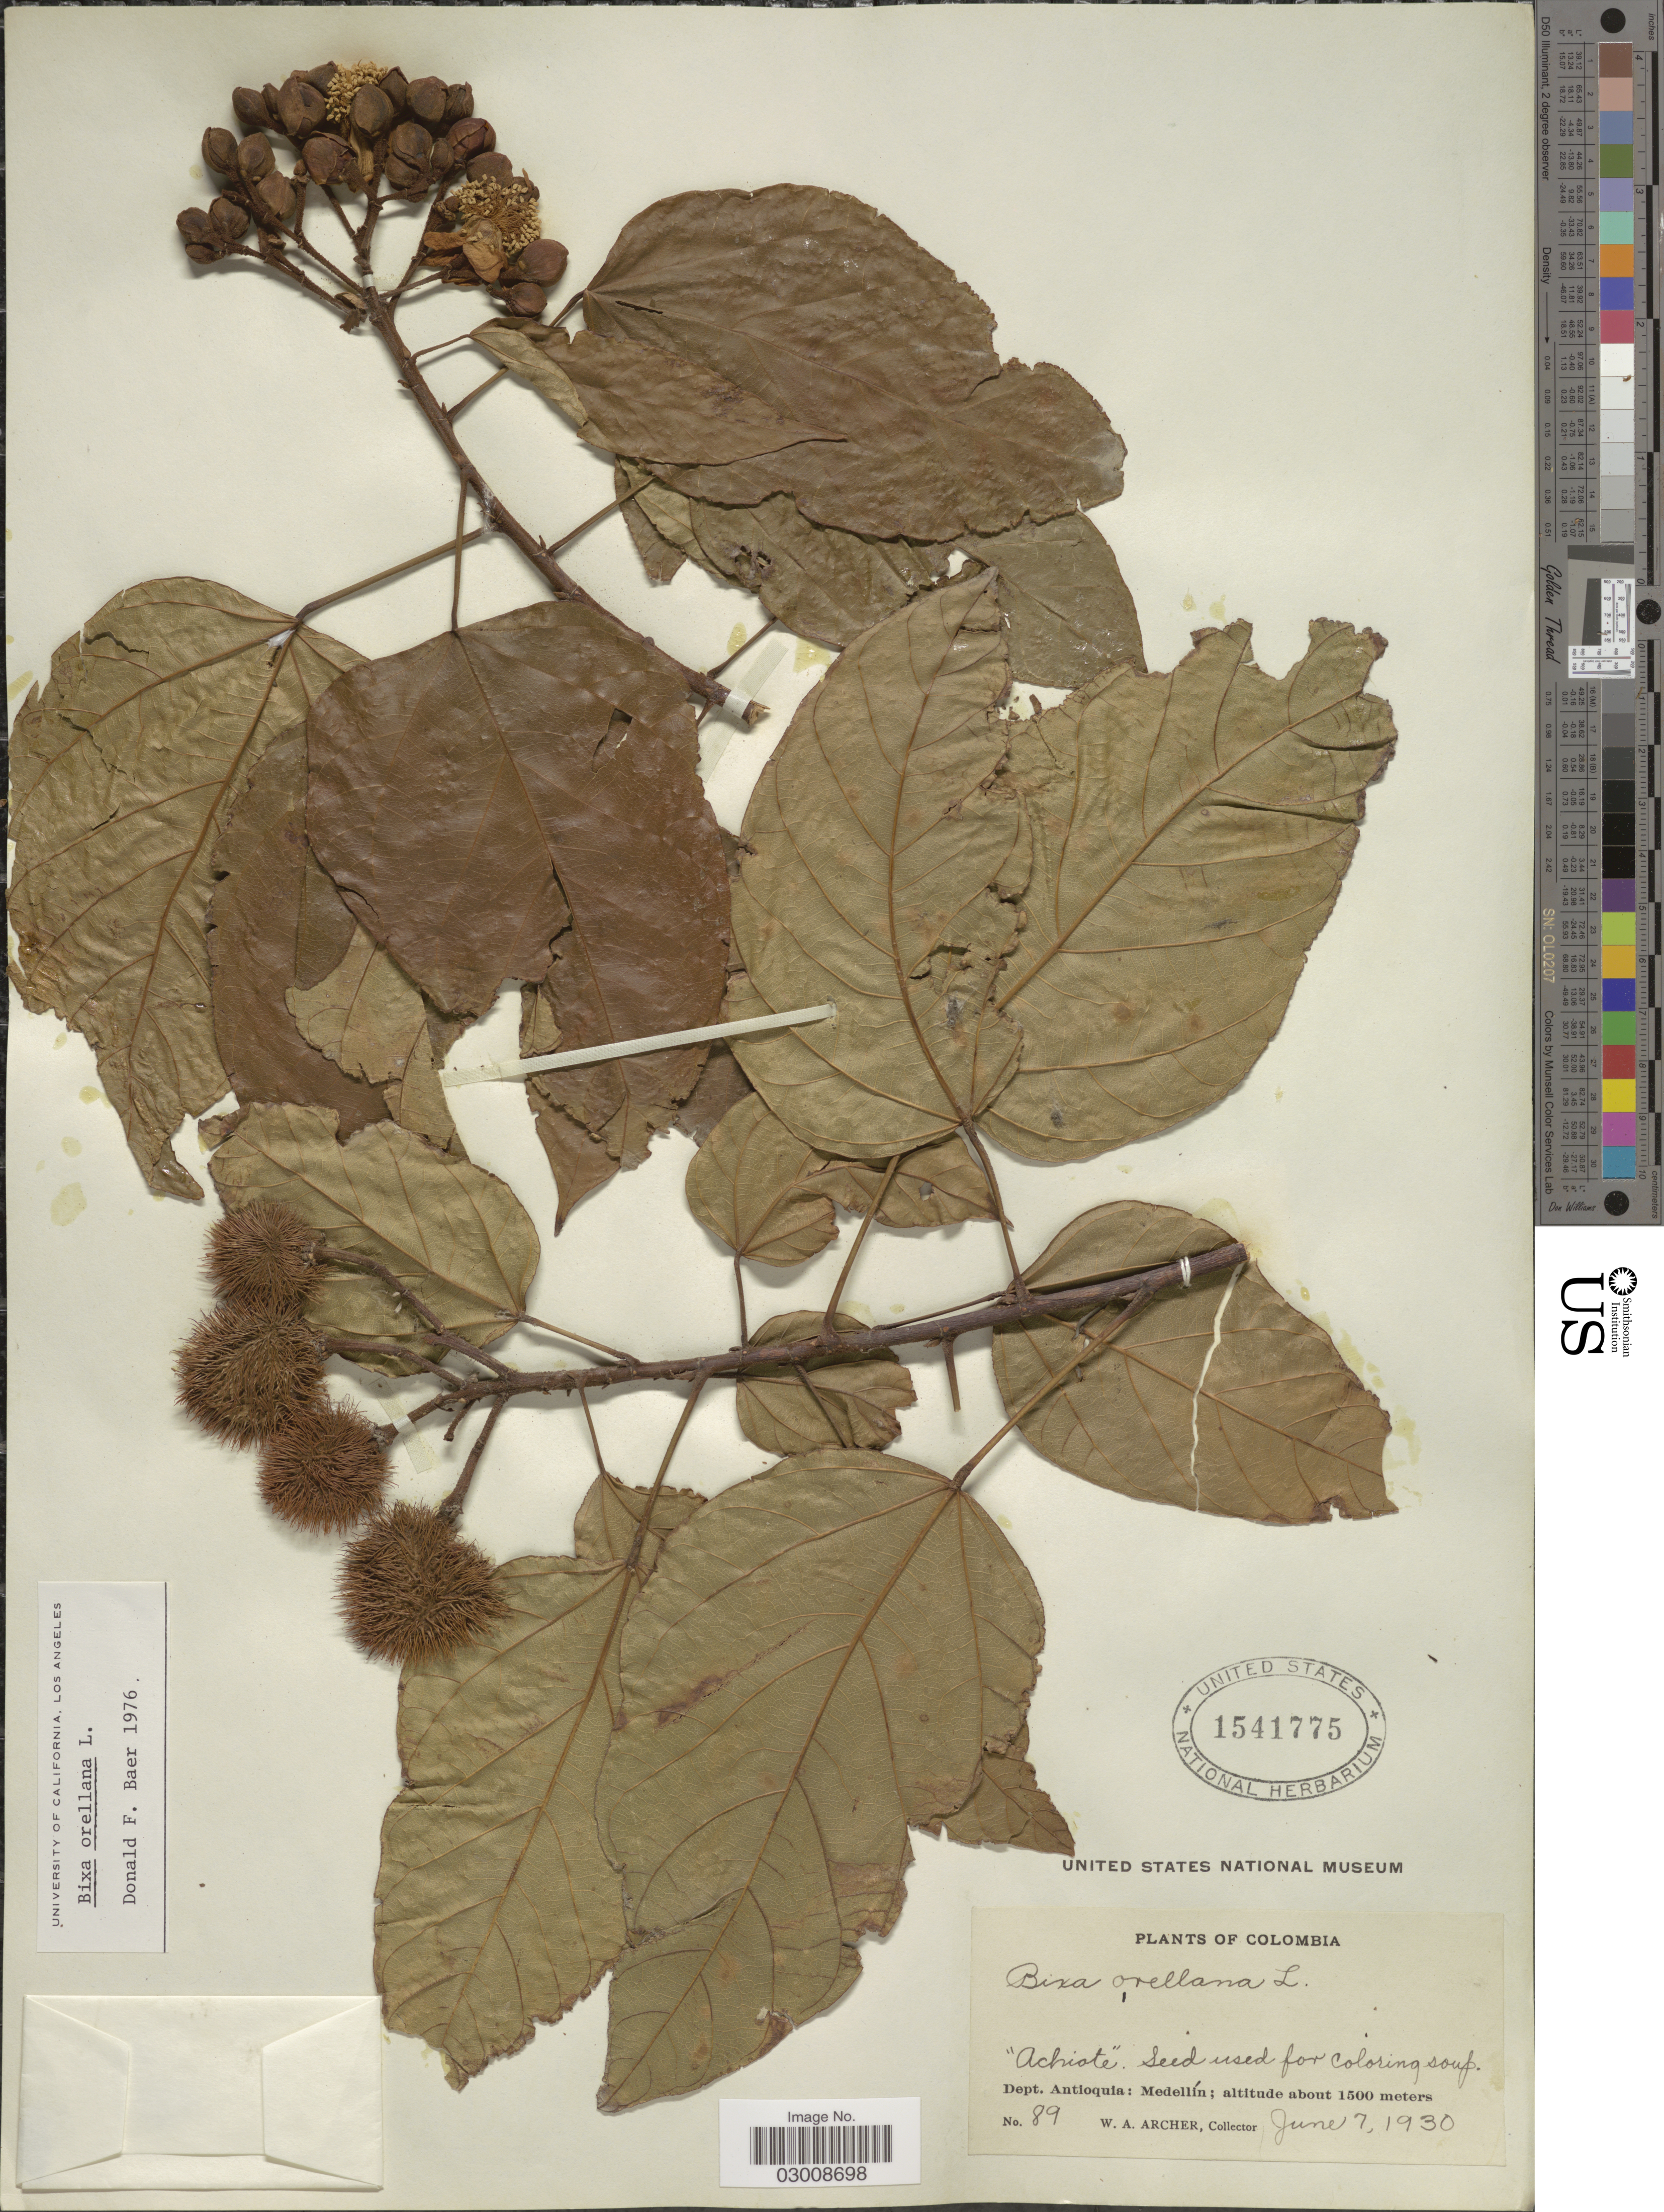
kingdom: Plantae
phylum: Tracheophyta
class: Magnoliopsida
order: Malvales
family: Bixaceae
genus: Bixa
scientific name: Bixa orellana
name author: L.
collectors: W. Archer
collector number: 89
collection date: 1930-06-07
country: Colombia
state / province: Antioquia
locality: Dept. Antioquia: Medellín.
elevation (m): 1500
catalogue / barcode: US 1541775